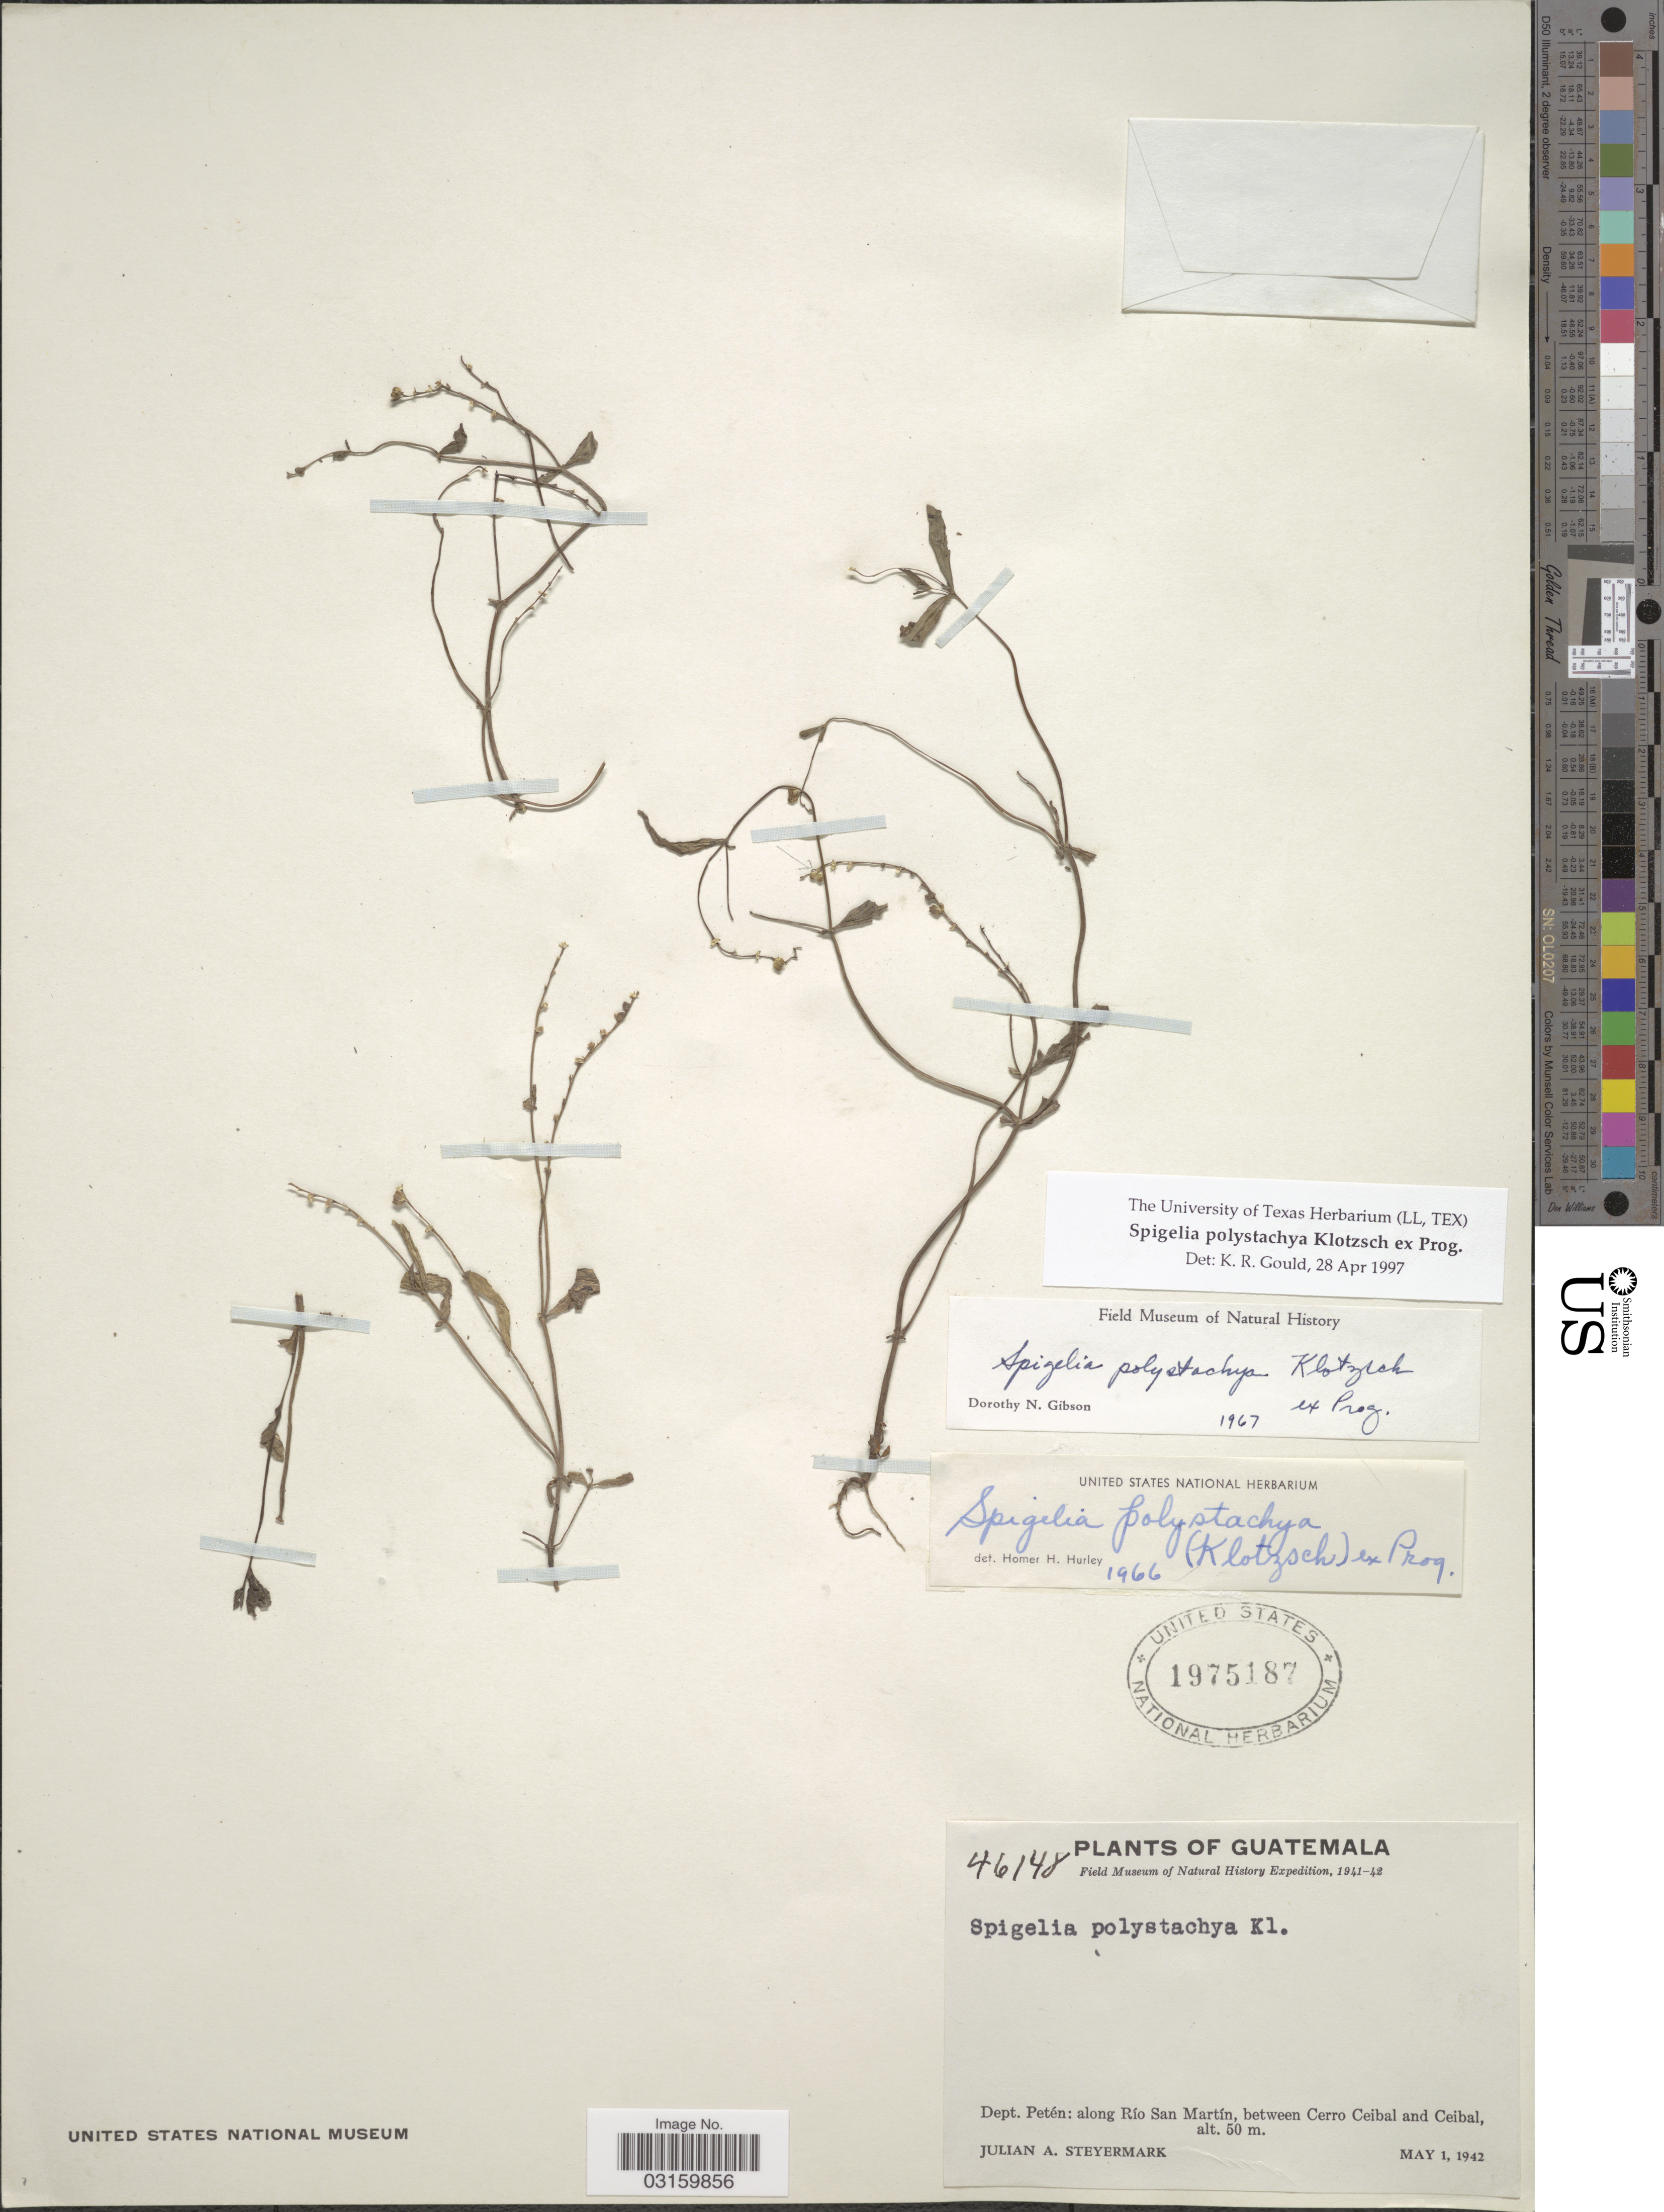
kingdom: Plantae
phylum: Tracheophyta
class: Magnoliopsida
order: Gentianales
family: Loganiaceae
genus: Spigelia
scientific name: Spigelia polystachya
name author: Klotzsch ex Progel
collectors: J. Steyermark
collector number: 46148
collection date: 1942-05-01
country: Guatemala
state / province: El Petén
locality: Dept. Petén: along Río San Martín, between Cerro Ceibal and Ceibal.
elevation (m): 50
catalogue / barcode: US 1975187